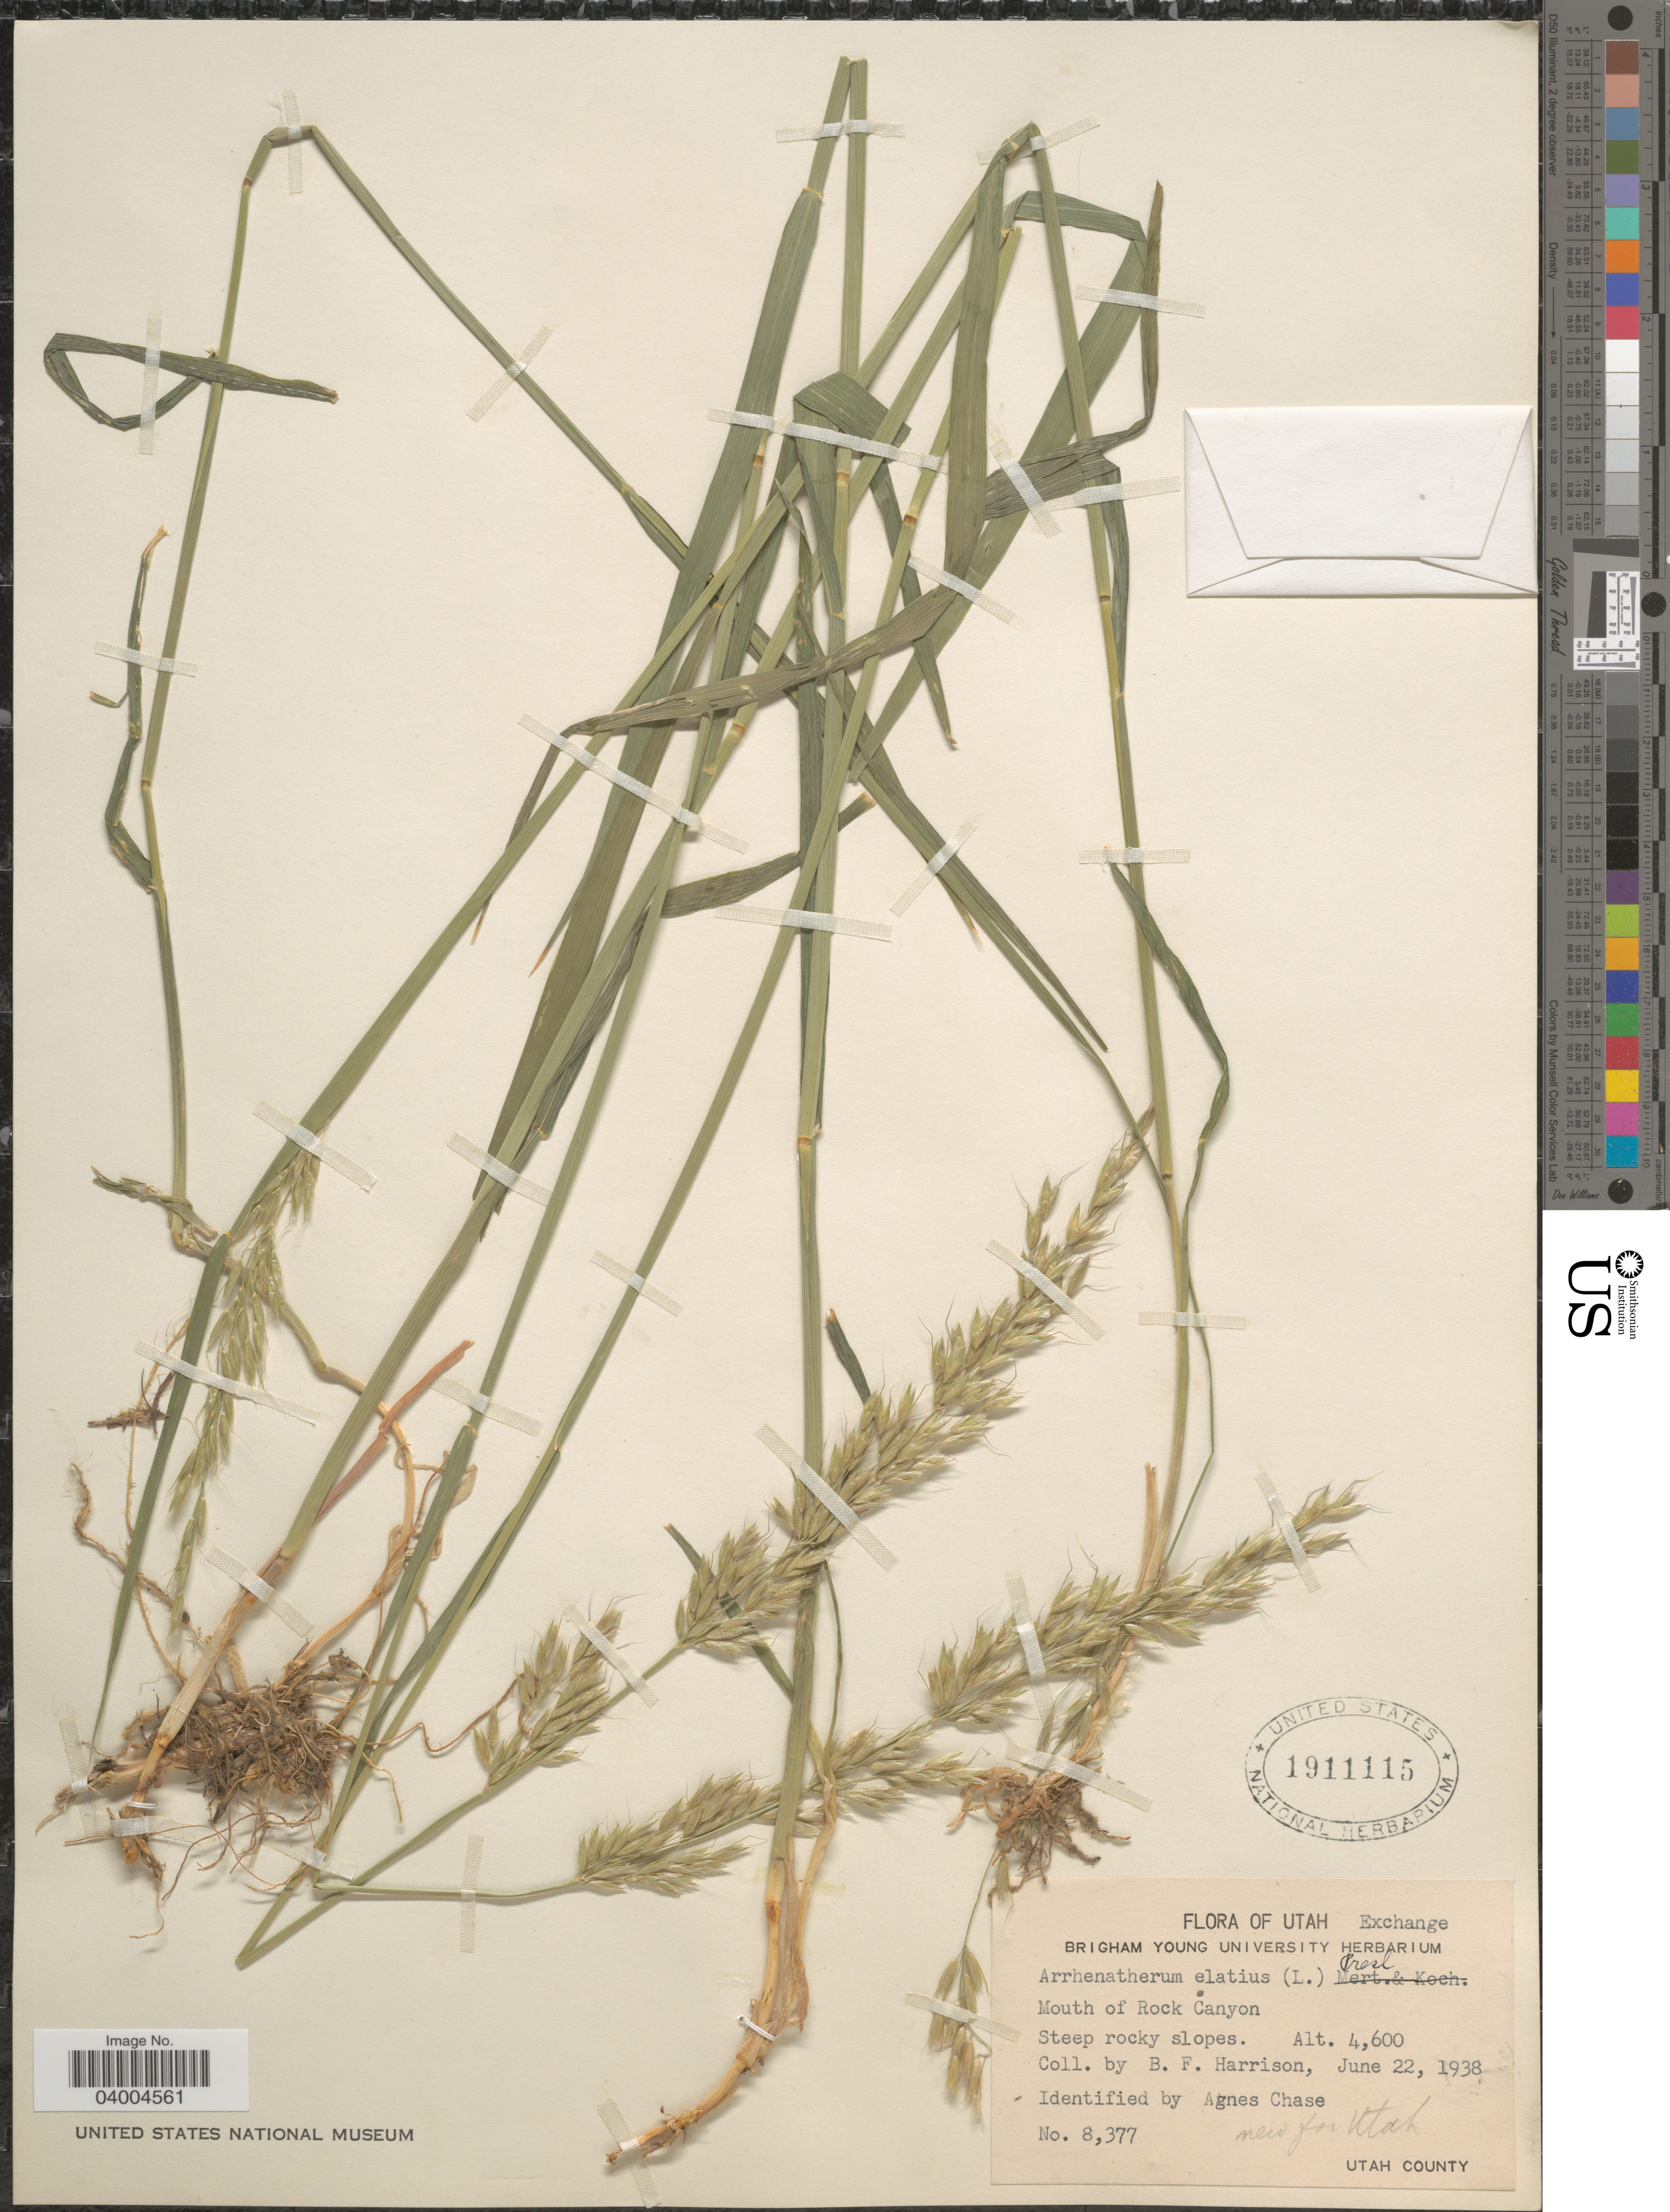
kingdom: Plantae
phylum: Tracheophyta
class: Liliopsida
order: Poales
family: Poaceae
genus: Arrhenatherum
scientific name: Arrhenatherum elatius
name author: (L.) J. Presl & C. Presl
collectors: B. F. Harrison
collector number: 8377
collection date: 1938-06-22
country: United States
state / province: Utah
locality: Mouth of Rock Canyon. Steep rocky slopes. Utah County.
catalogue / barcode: US 1911115